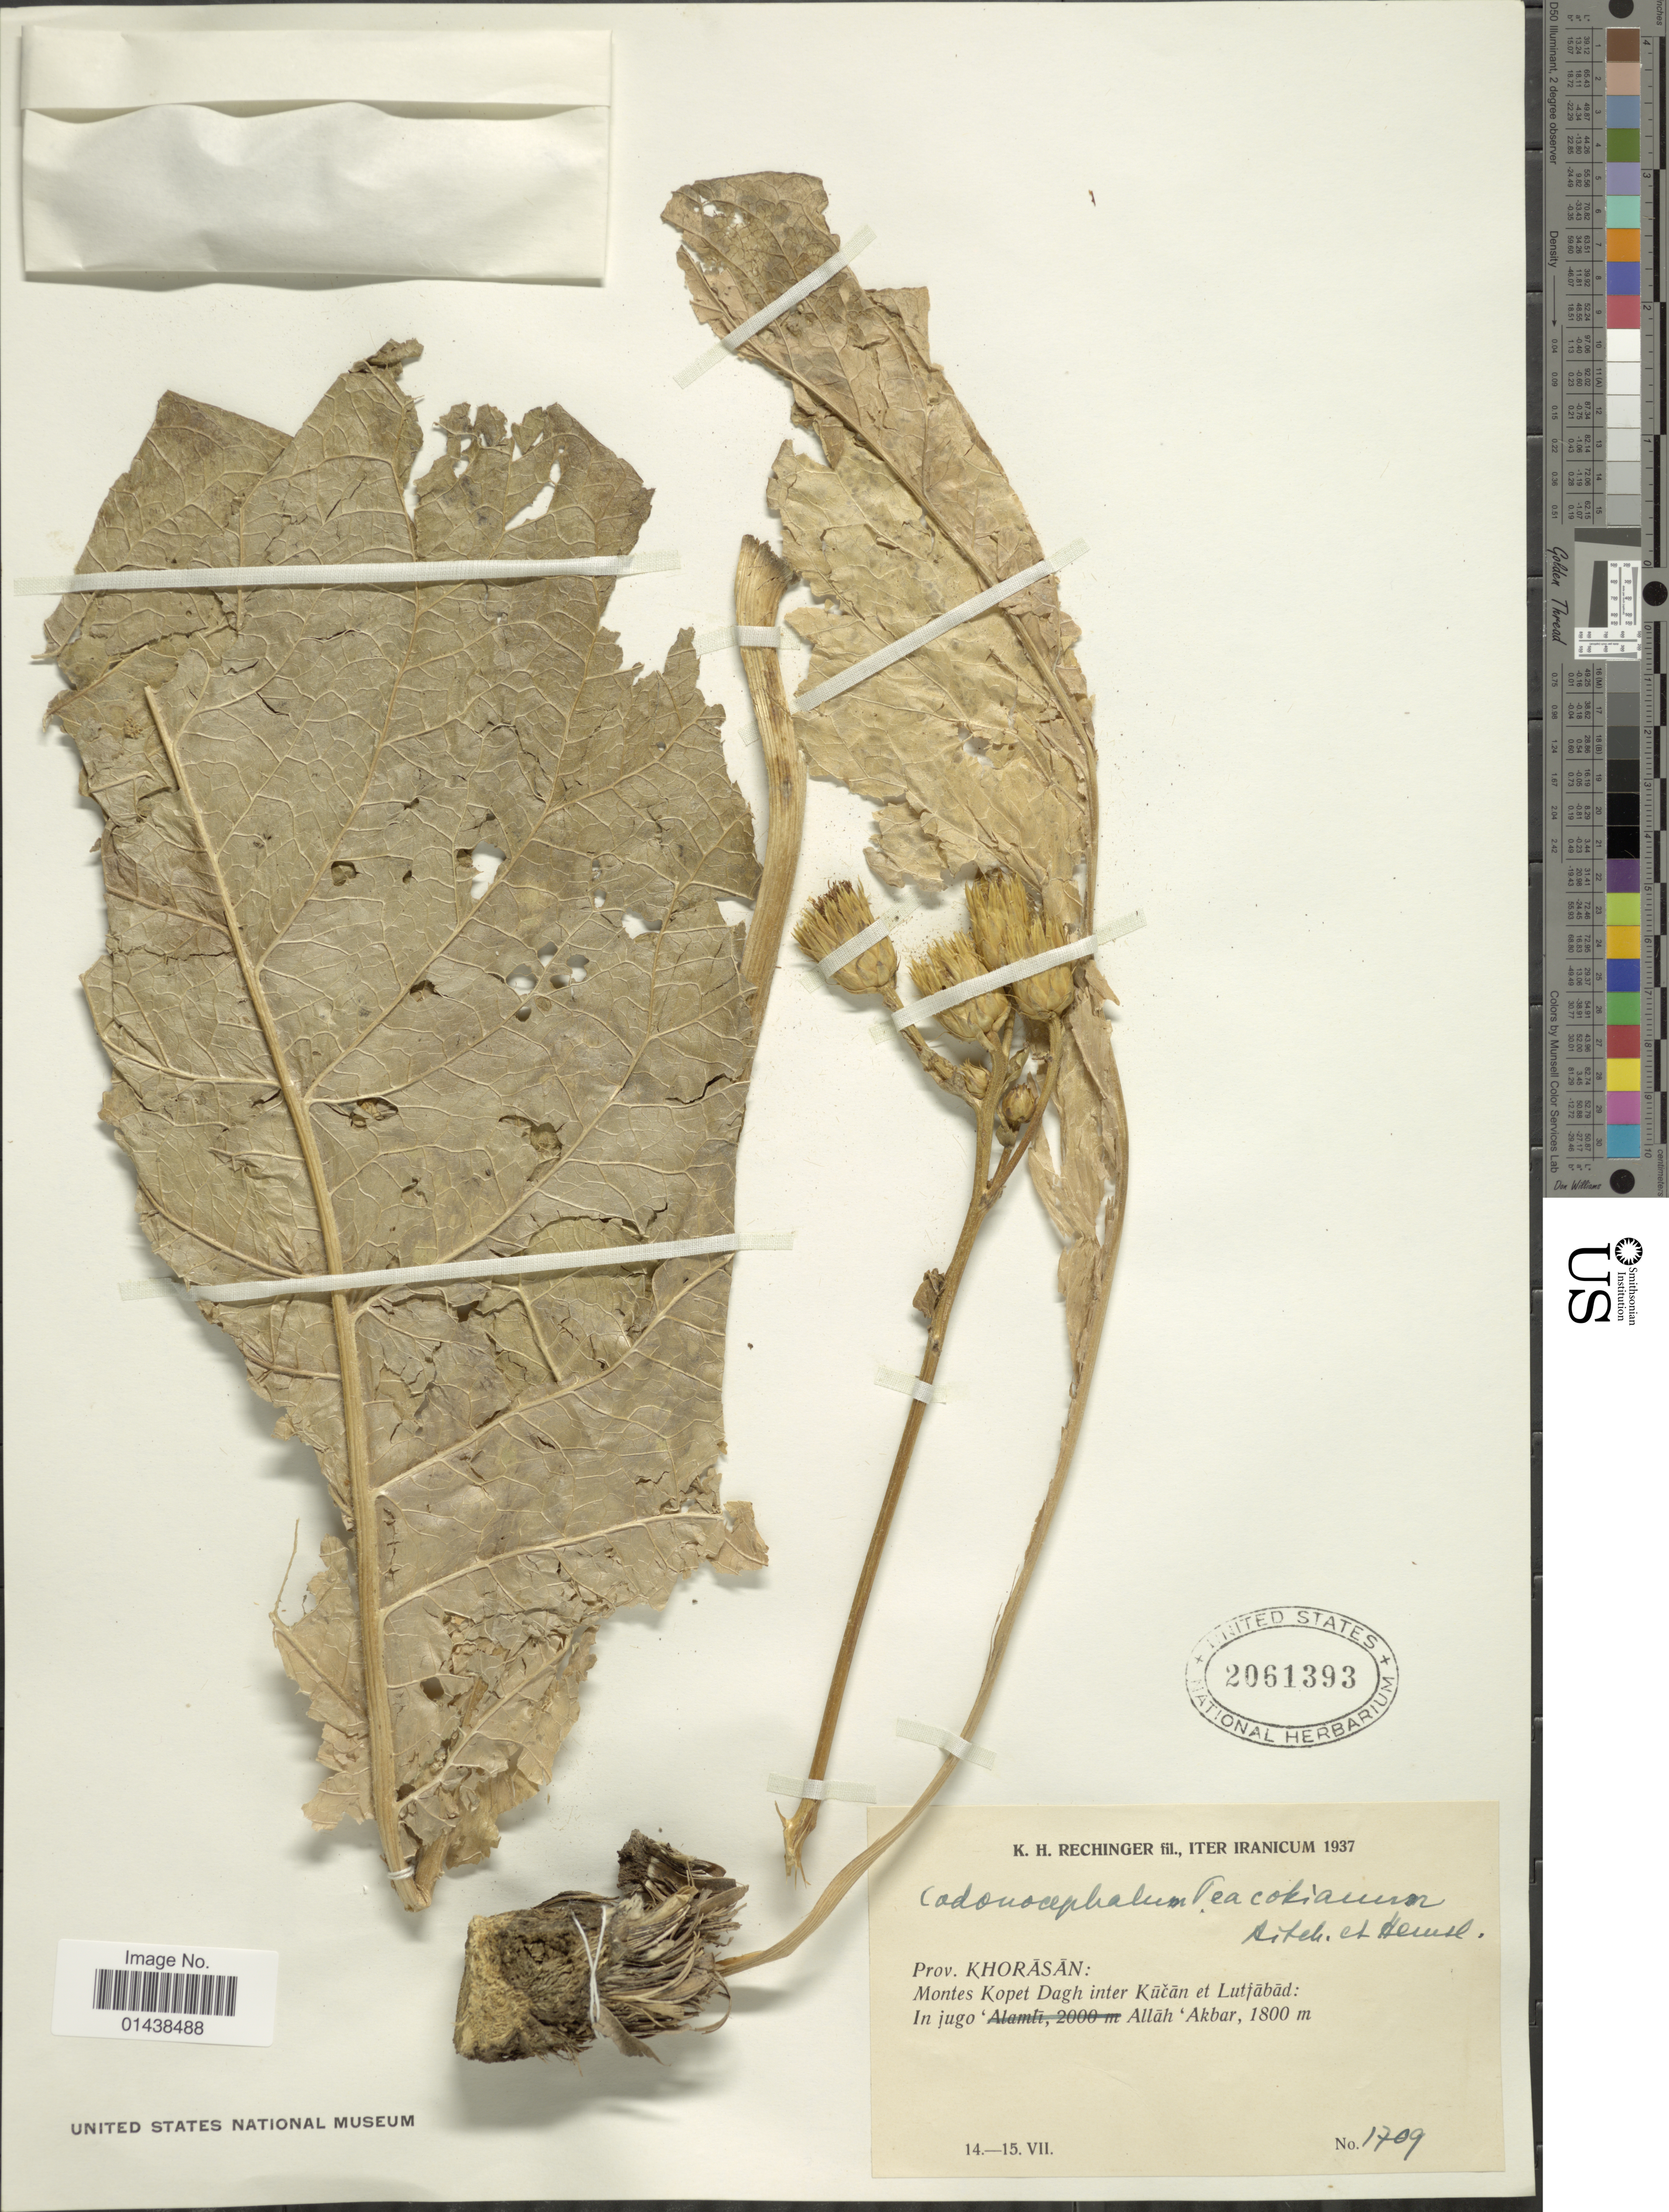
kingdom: Plantae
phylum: Tracheophyta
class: Magnoliopsida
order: Asterales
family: Asteraceae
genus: Codonocephalum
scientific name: Codonocephalum peacockianum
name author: Aitch. & Hemsl.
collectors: K. H. Rechinger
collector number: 1709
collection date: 1937-07-14/1937-07-15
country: Iran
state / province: Khorasan [obsolete]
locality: Montes Kopet Dagh inter Kucan et Lutabad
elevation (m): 1800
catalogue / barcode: US 2061393